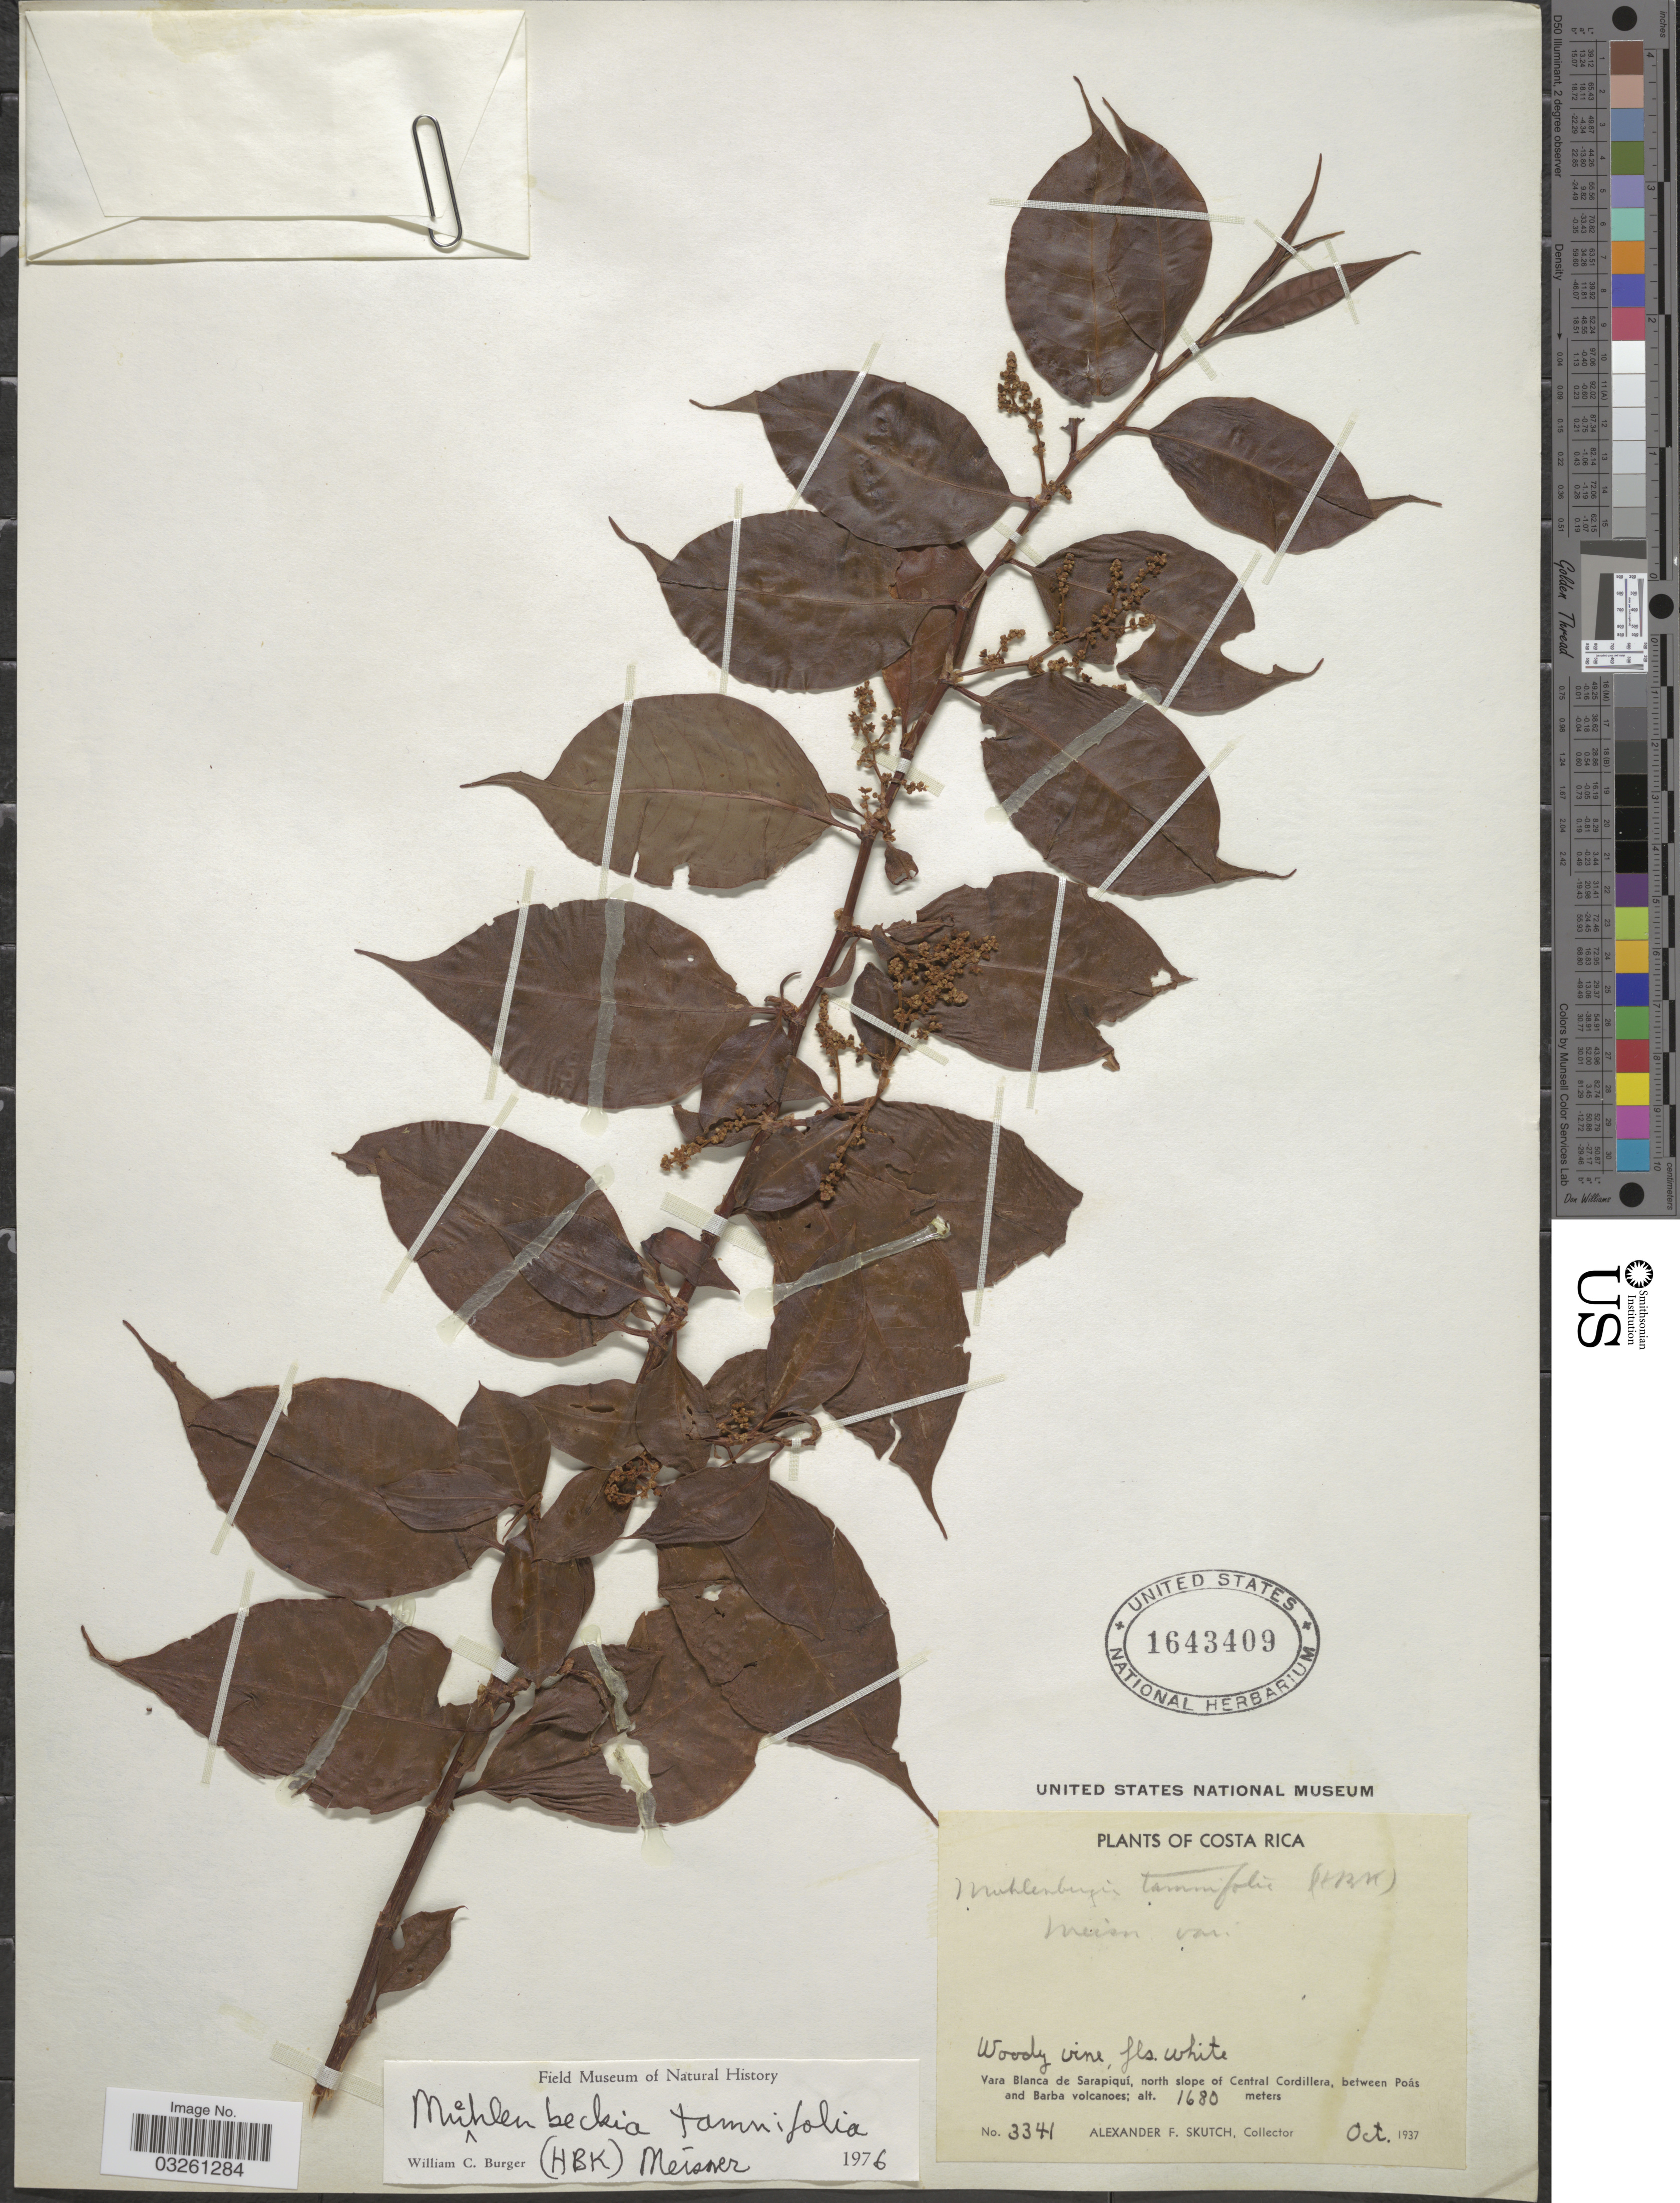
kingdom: Plantae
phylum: Tracheophyta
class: Magnoliopsida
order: Caryophyllales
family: Polygonaceae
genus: Muehlenbeckia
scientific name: Muehlenbeckia tamnifolia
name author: (Kunth) Meisn.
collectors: A. F. Skutch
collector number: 3341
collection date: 1937-10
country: Costa Rica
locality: Vara Blanca de Sarapiquí, north slope of Central Cordillera, between Poás and Barba volcanoes.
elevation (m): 1680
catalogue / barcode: US 1643409